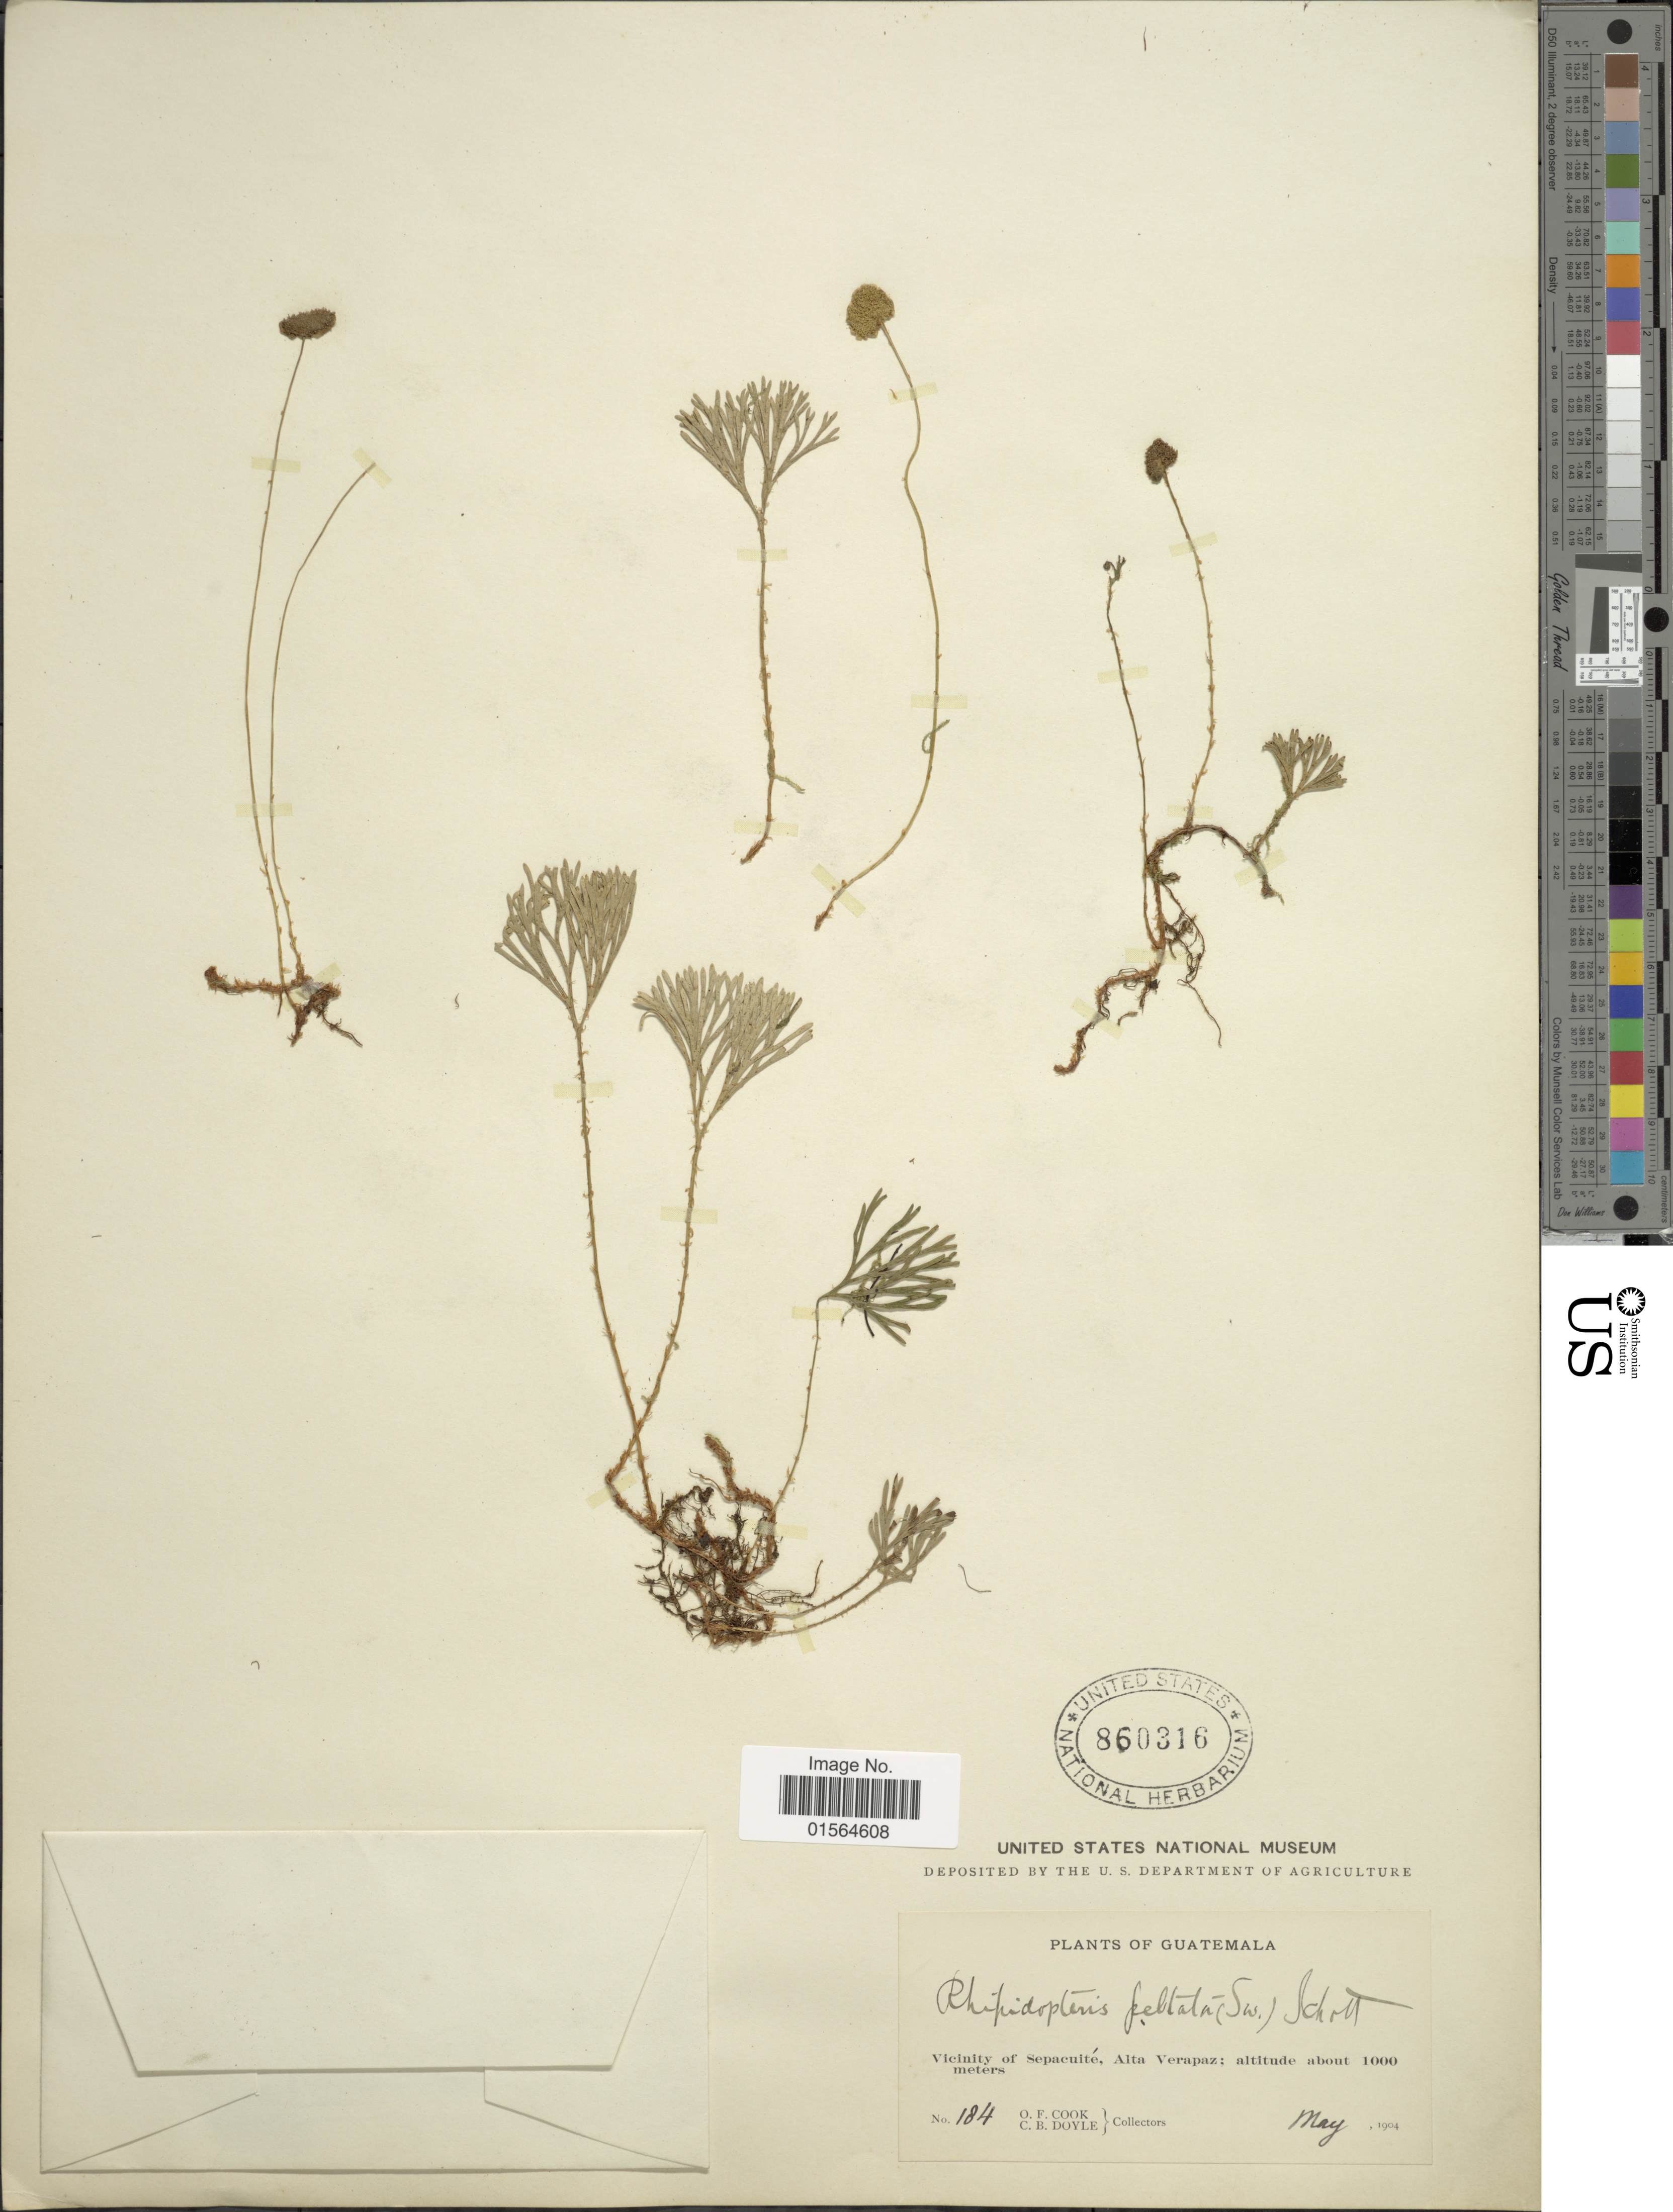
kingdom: Plantae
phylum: Tracheophyta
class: Polypodiopsida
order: Polypodiales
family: Dryopteridaceae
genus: Elaphoglossum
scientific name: Elaphoglossum peltatum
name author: (Sw.) Urb.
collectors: O. F. Cook & C. Doyle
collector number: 184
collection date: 1904-05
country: Guatemala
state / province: Alta Verapaz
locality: Vicinity of Sepacuite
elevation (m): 1000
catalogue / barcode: US 860316